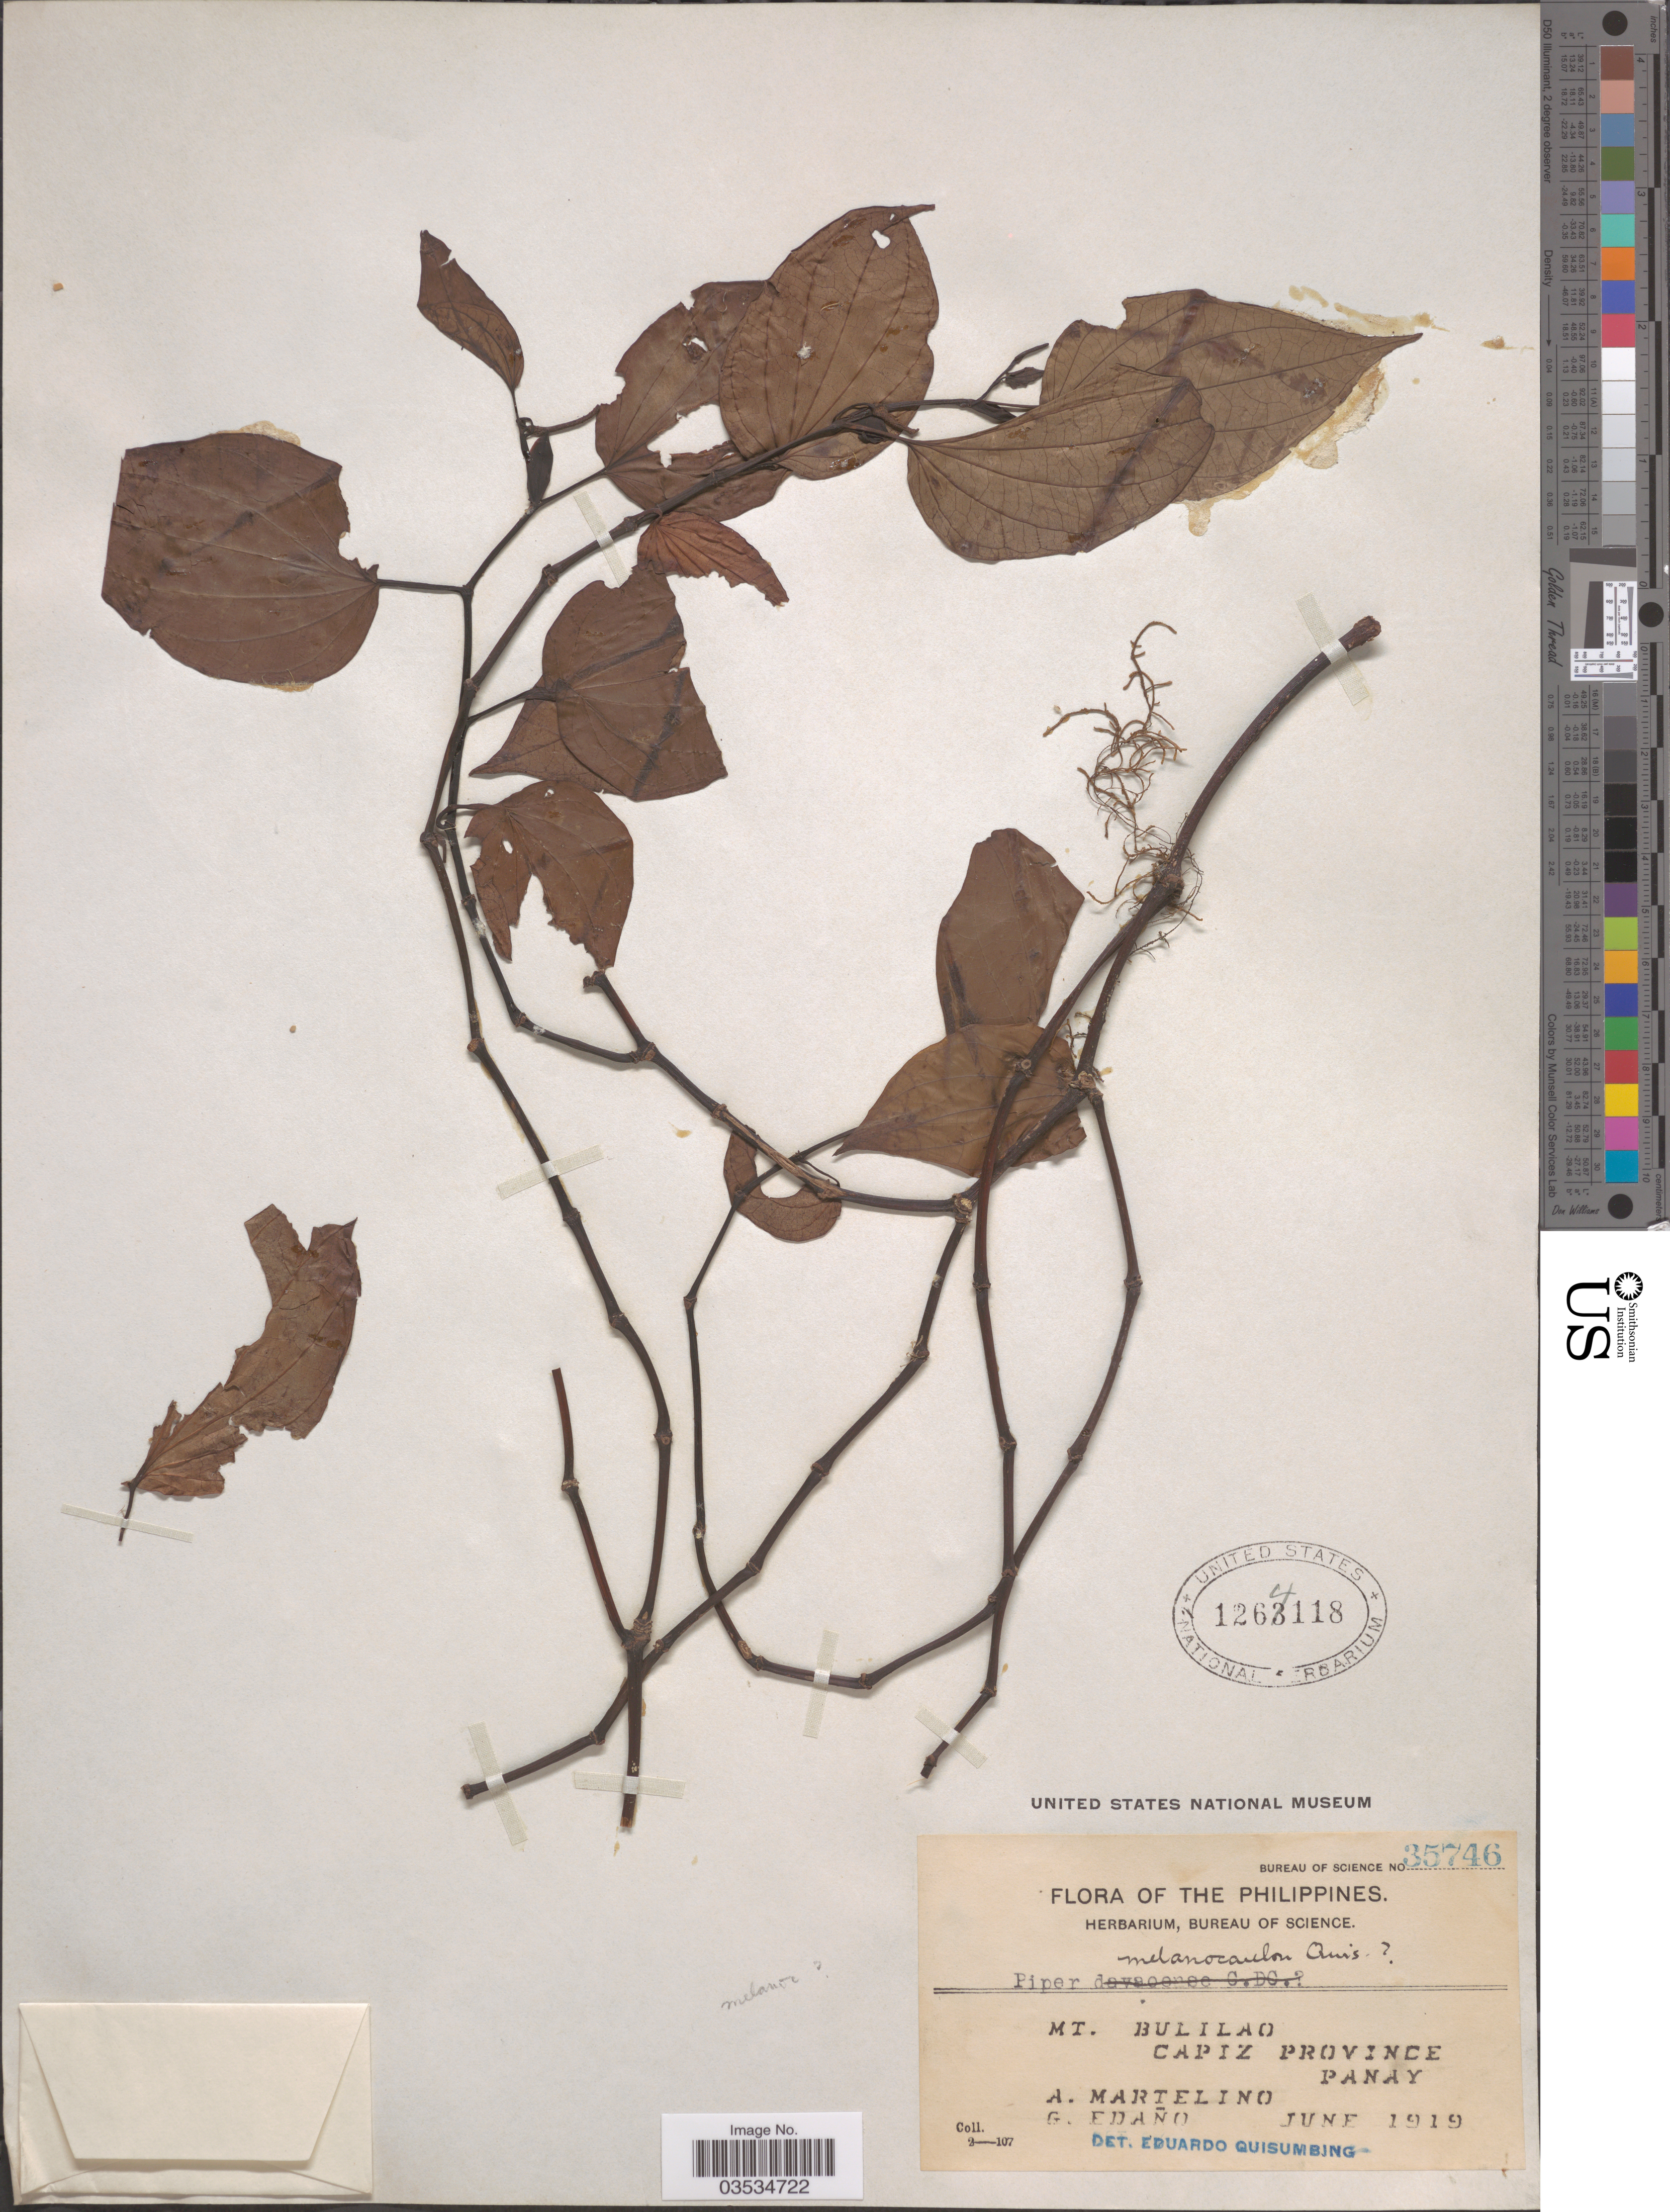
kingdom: Plantae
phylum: Tracheophyta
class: Magnoliopsida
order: Piperales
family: Piperaceae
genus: Piper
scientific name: Piper melanocaulon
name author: Quisumb.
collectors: A. Martelino & G. Edaño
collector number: Bureau of Science 35746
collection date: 1919-06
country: Philippines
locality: Mt. Bulilao. Capiz Province. Panay.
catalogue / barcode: US 1264118